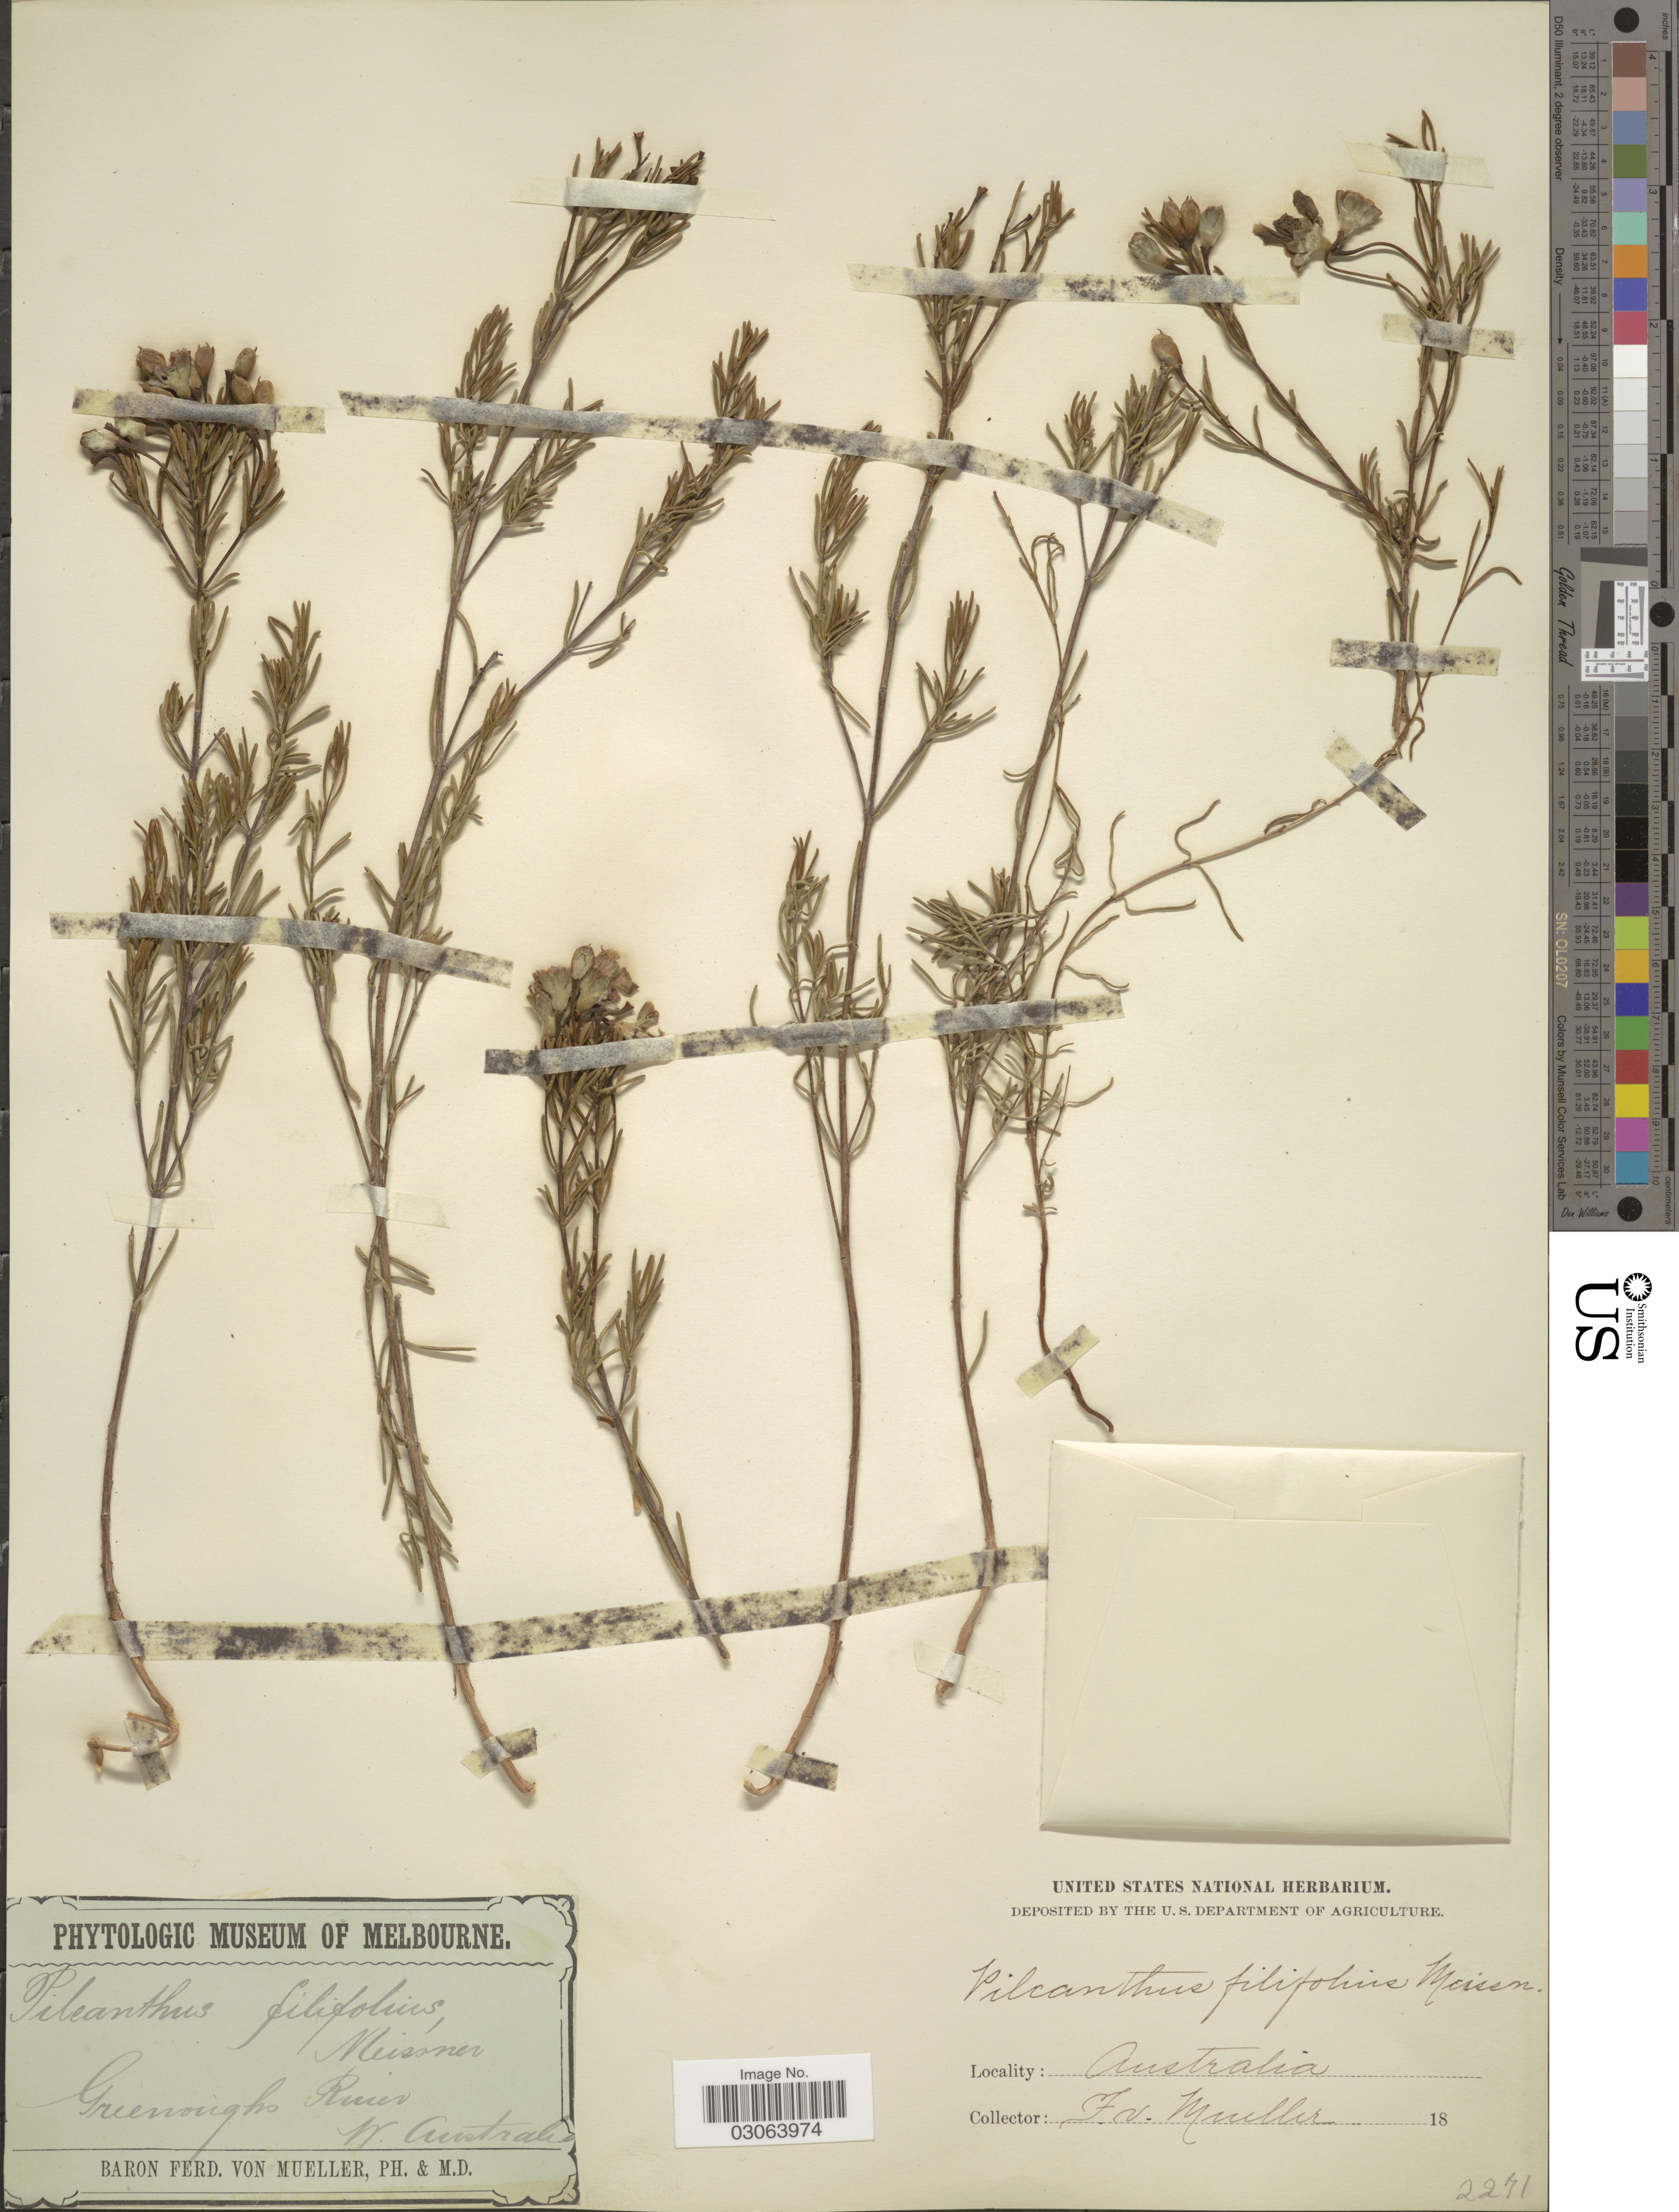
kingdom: Plantae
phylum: Tracheophyta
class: Magnoliopsida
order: Myrtales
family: Myrtaceae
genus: Pileanthus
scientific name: Pileanthus filifolius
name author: Meisn.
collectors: F. Mueller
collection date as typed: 18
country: Australia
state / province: Western Australia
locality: Greenough River.